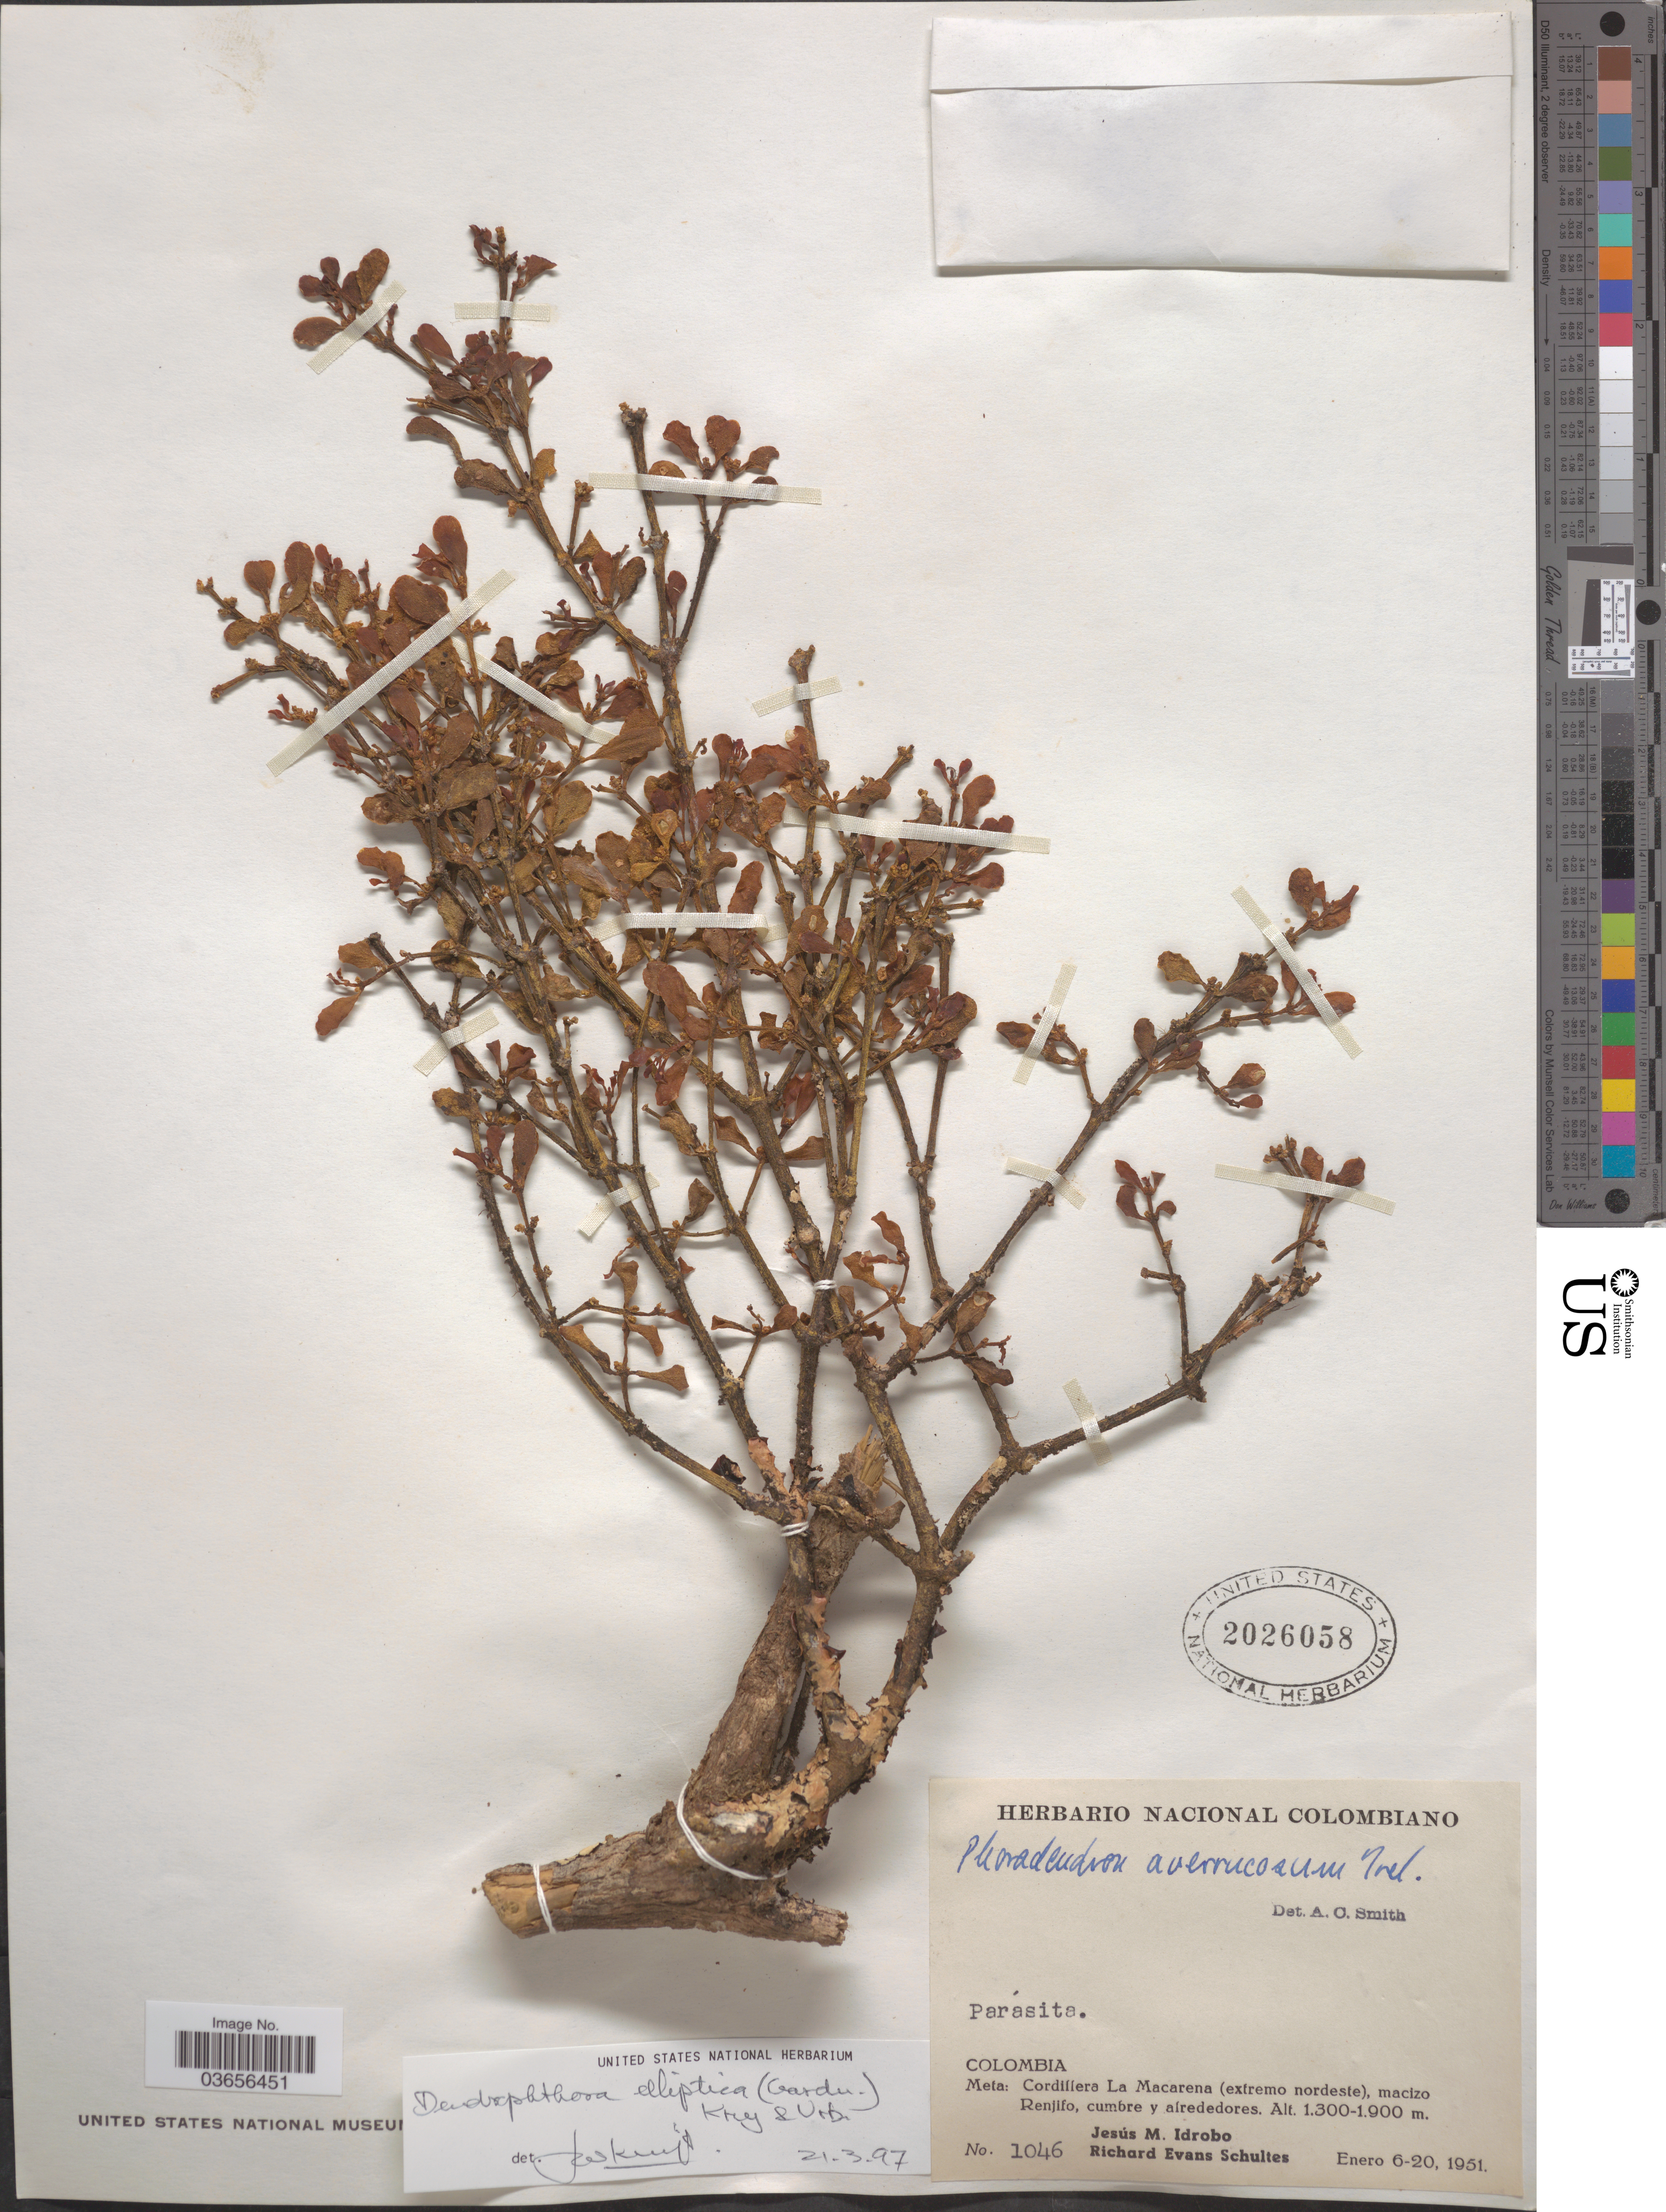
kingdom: Plantae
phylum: Tracheophyta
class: Magnoliopsida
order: Santalales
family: Viscaceae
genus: Dendrophthora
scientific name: Dendrophthora elliptica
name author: (Gardner) Krug & Urb.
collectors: J. M. Idrobo & R. E. Schultes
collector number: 1046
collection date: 1951-01-06/1951-01-20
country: Colombia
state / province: Meta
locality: Cordillera La Macarena (extremo nordeste), macizo Renjifo, cumbre y alrededores.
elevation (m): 1300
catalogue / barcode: US 2026058